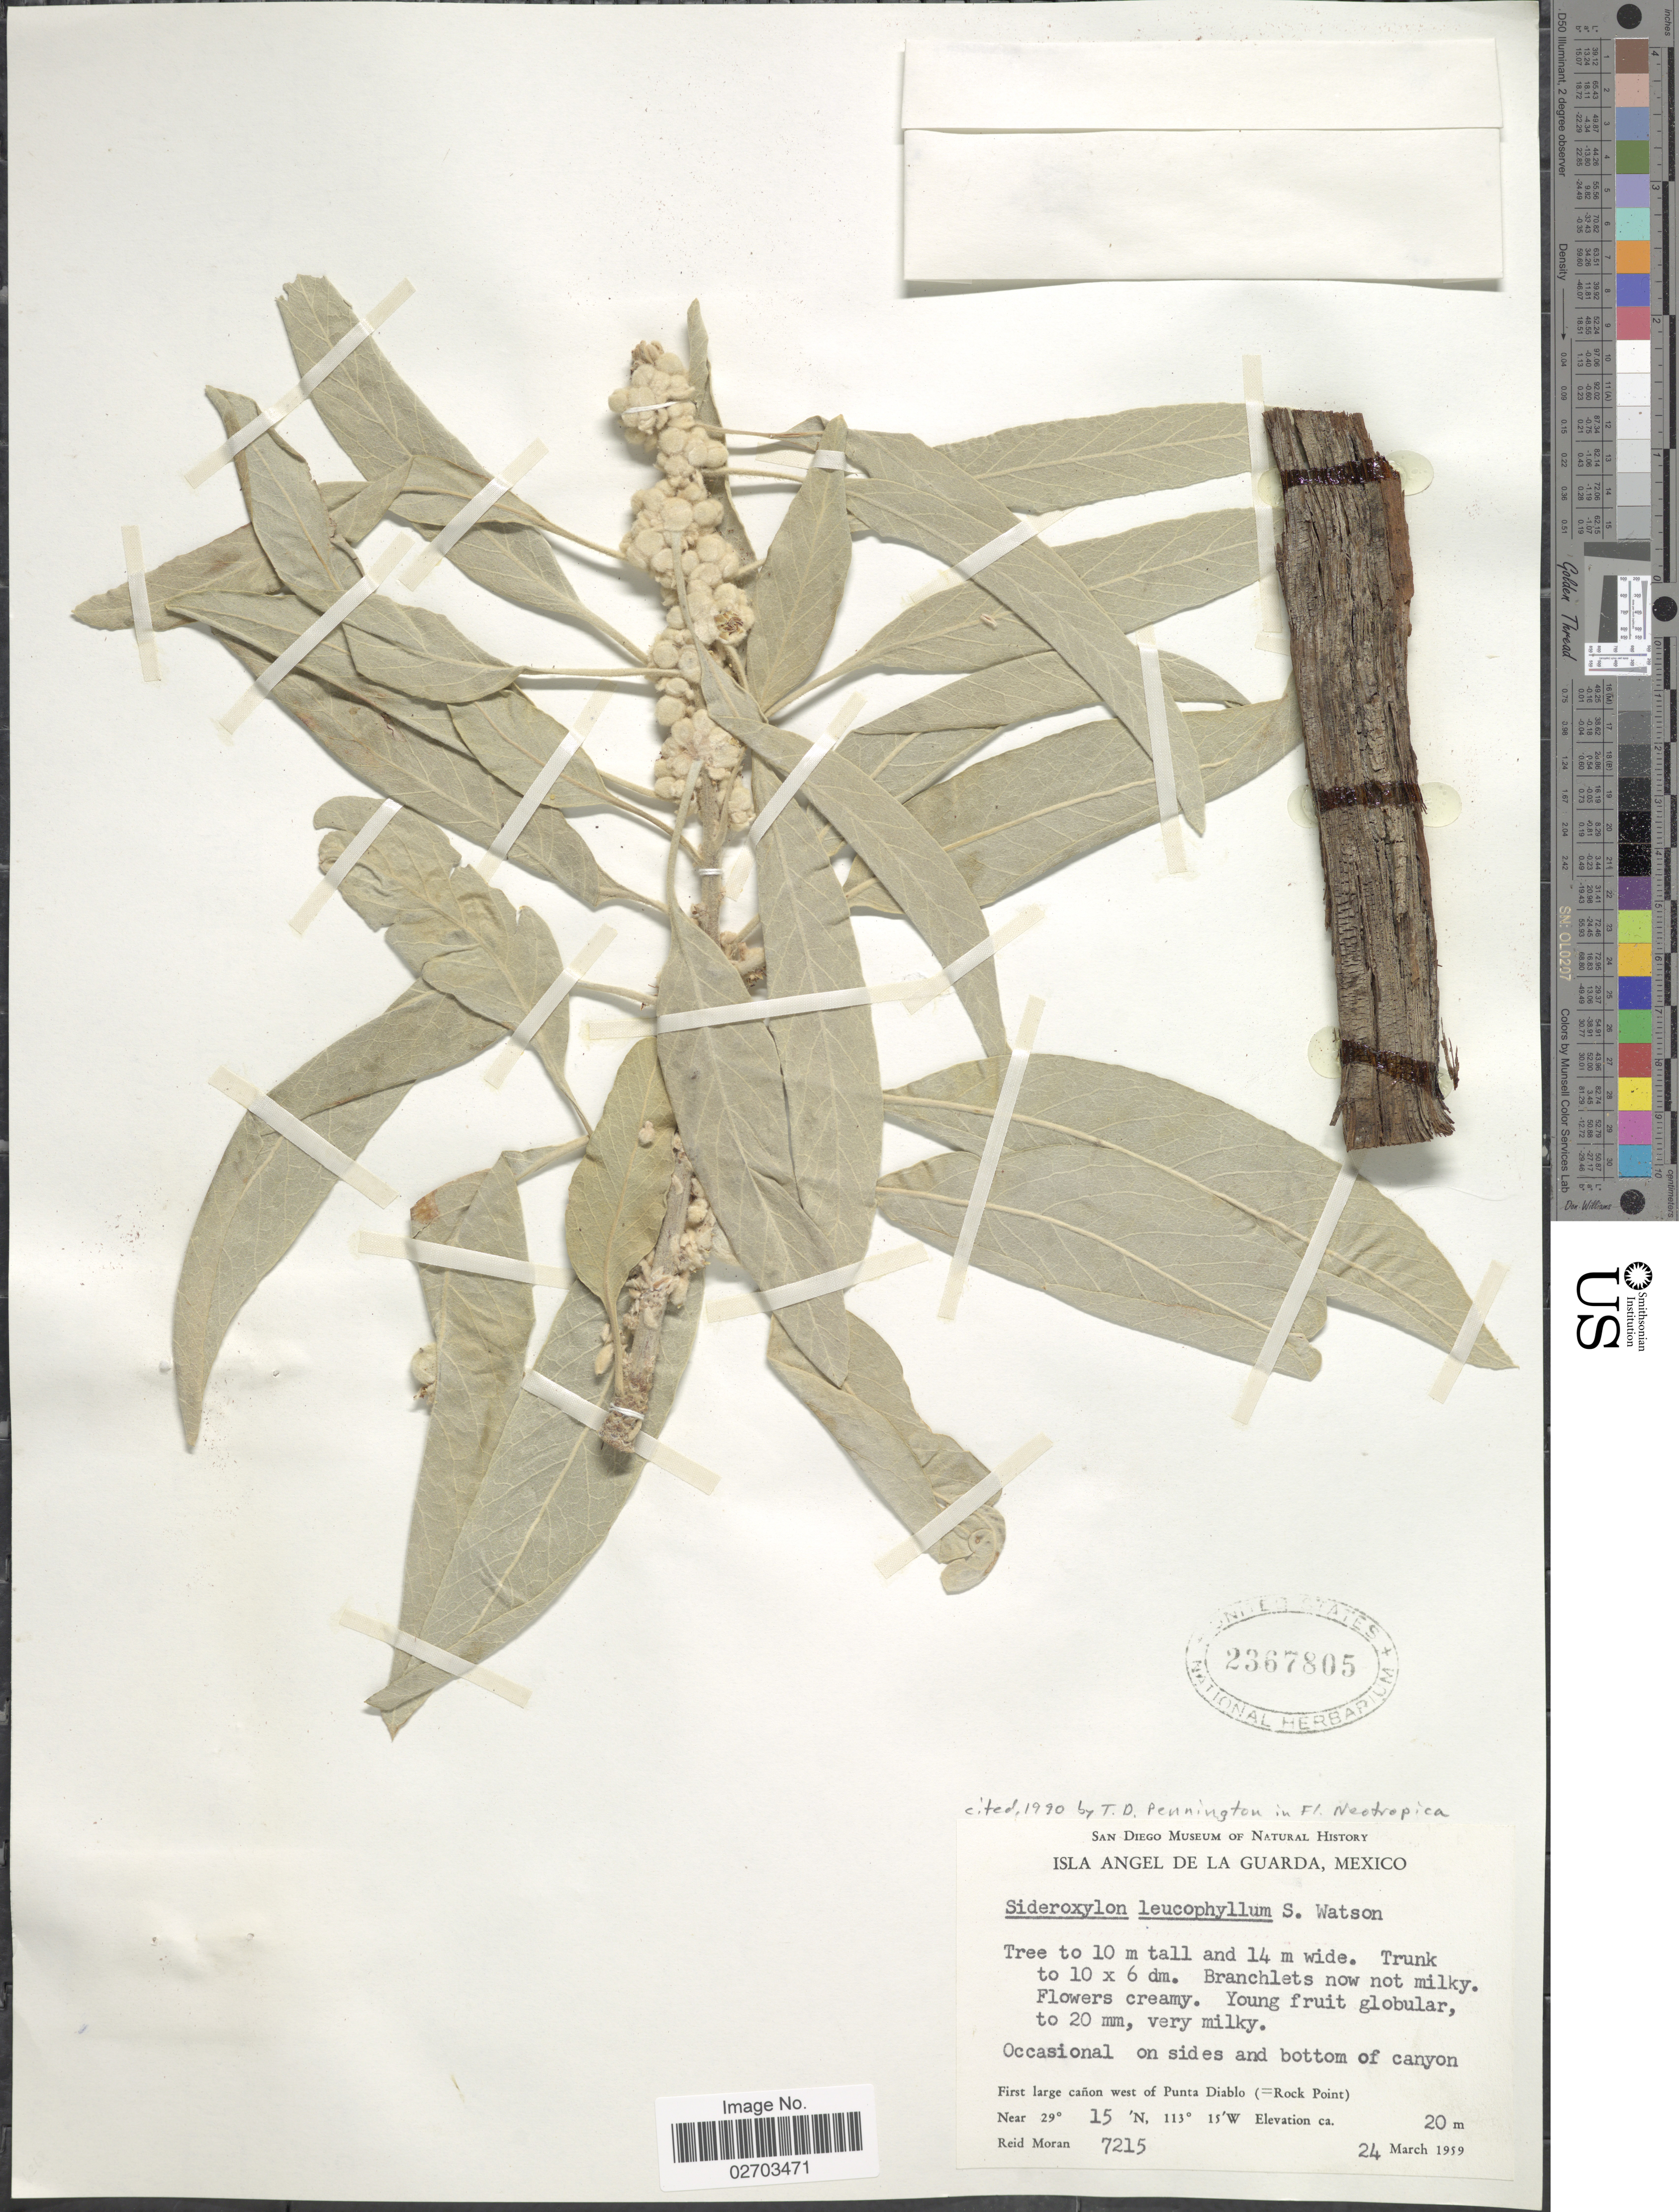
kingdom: Plantae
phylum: Tracheophyta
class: Magnoliopsida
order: Ericales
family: Sapotaceae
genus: Sideroxylon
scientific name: Sideroxylon leucophyllum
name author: S. Watson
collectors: R. V. Moran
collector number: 7215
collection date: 1959-03-24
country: Mexico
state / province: Baja California Norte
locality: Isla Angel de La Guarda, Occasional on sides and bottom of canyon, First large canon west of Punta Diablo (=Rock Point)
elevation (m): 20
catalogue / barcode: US 2367805